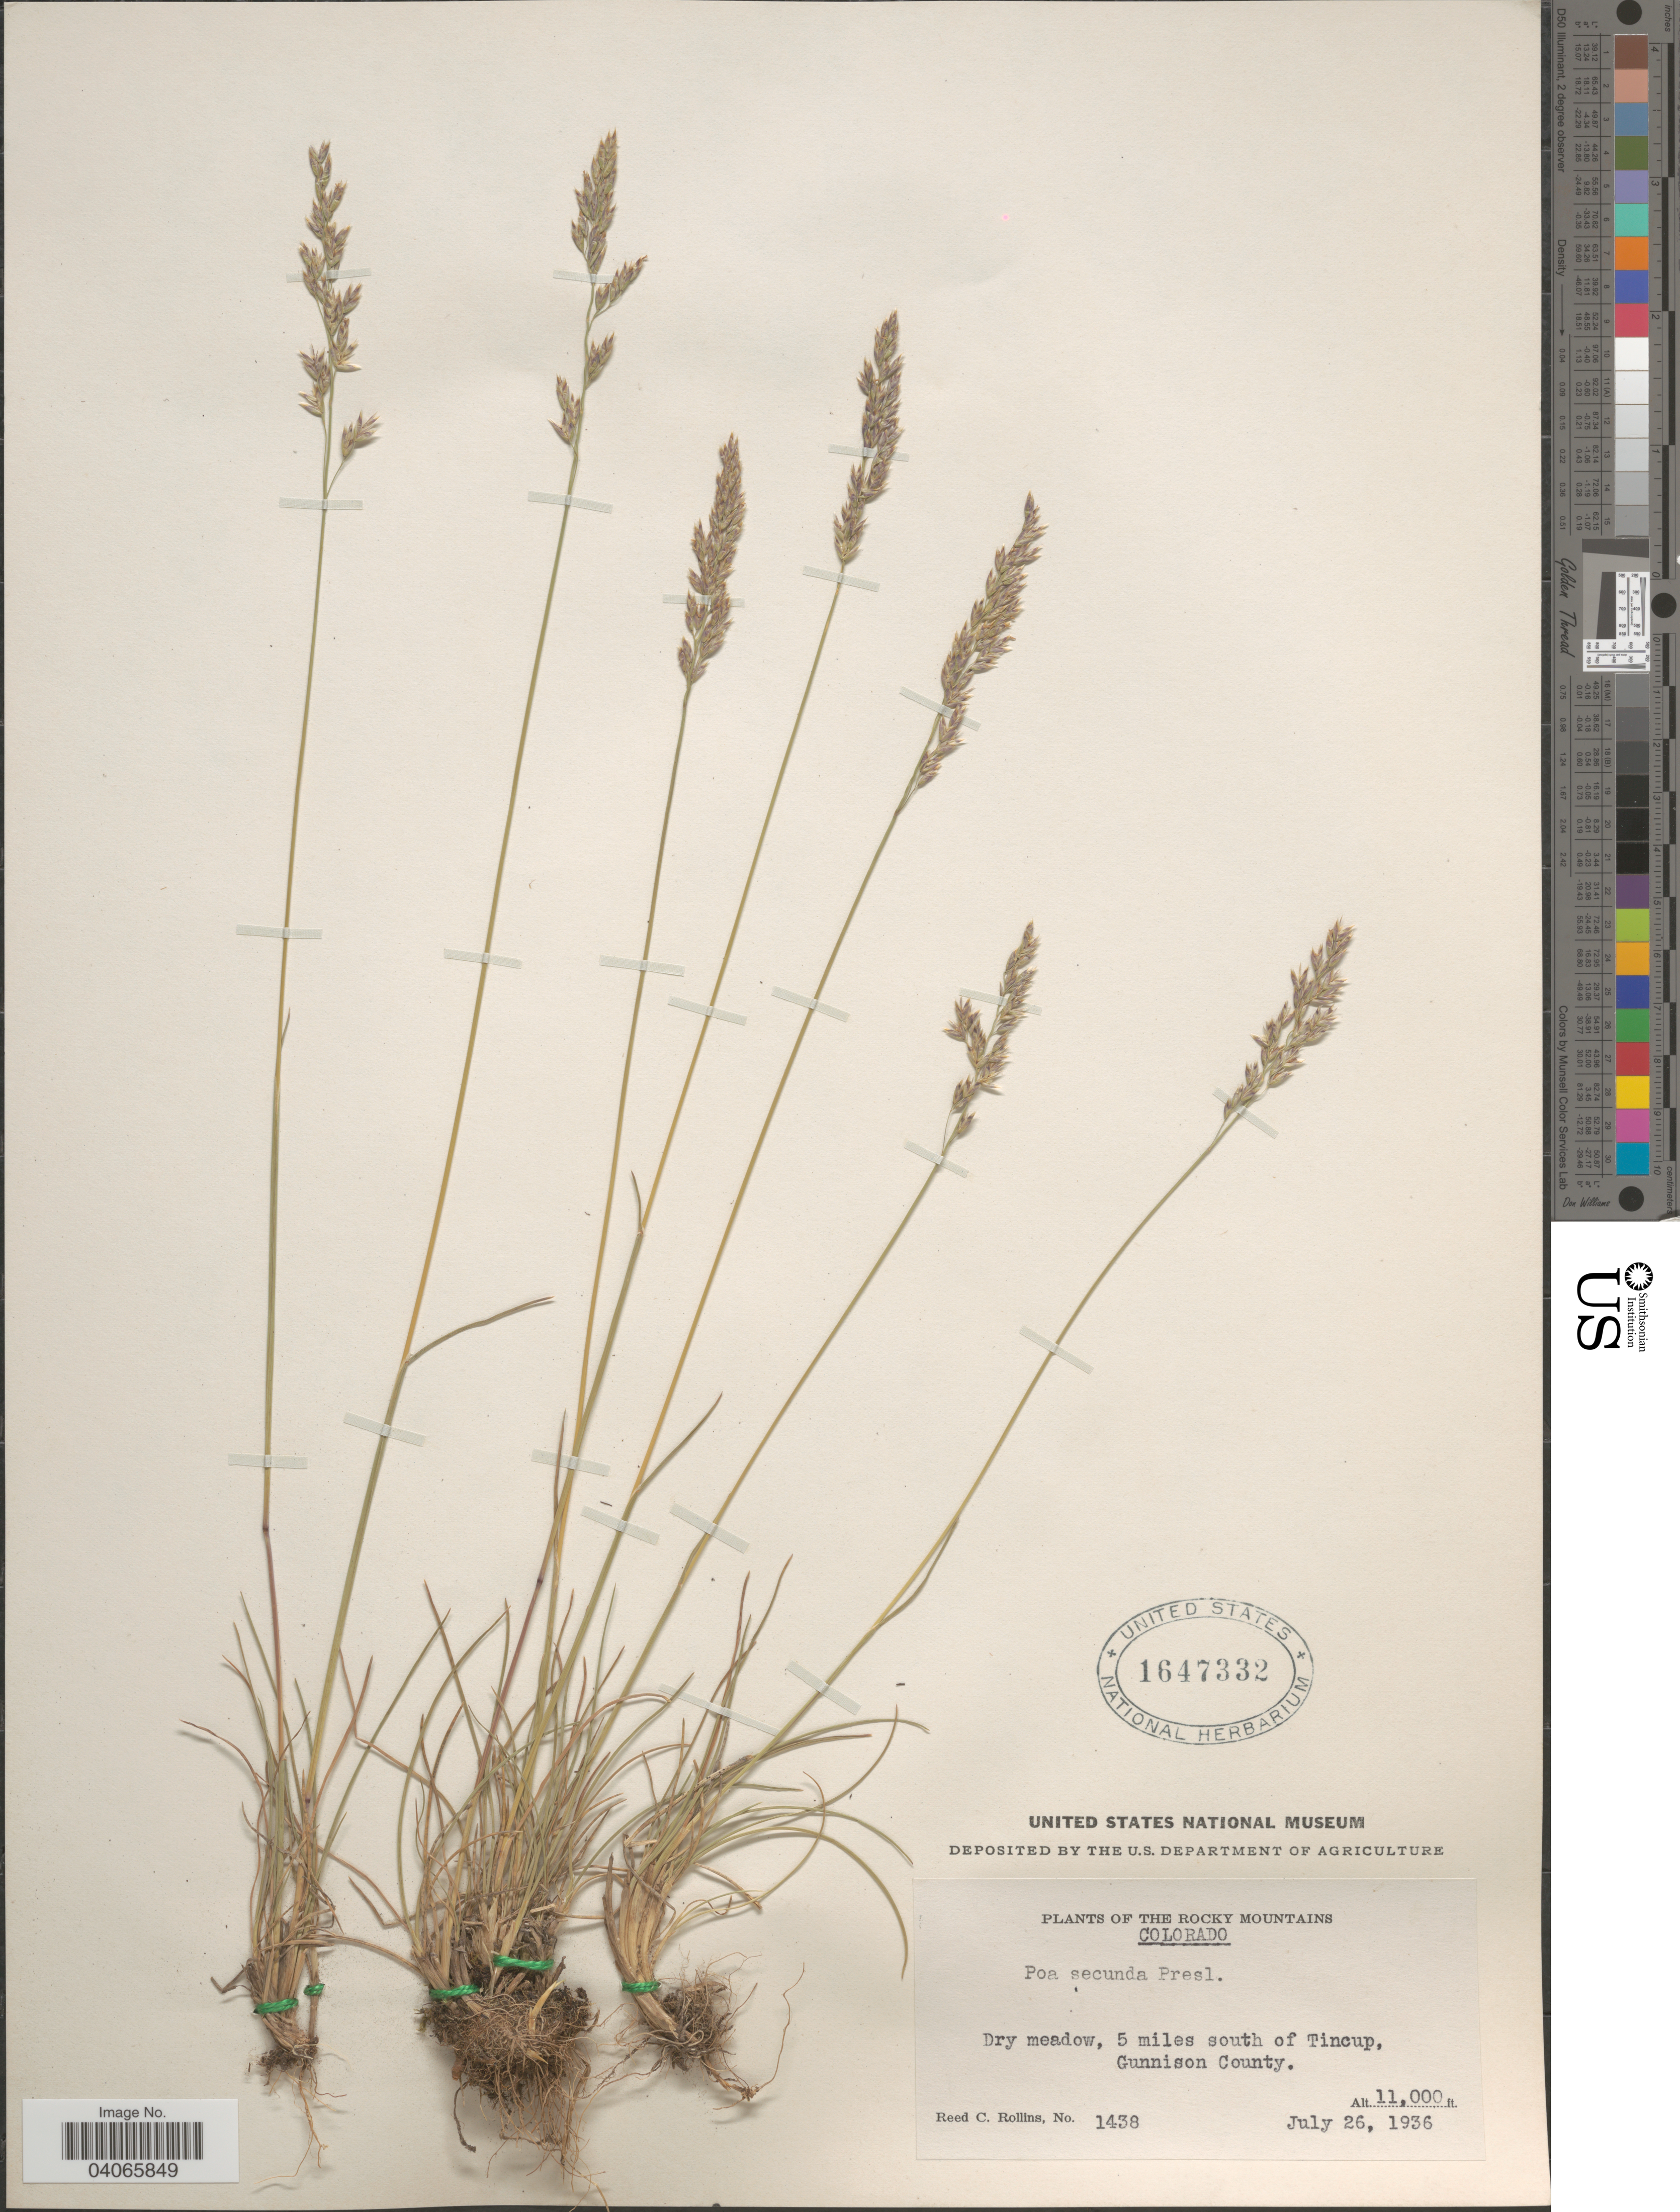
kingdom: Plantae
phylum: Tracheophyta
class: Liliopsida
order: Poales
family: Poaceae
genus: Poa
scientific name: Poa secunda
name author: J. Presl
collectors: R. C. Rollins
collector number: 1438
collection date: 1936-07-26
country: United States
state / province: Colorado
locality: The Rocky Mountains. Dry meadow, 5 miles south of Tincup, Gunnison County.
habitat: dry meadow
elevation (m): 3353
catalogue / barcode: US 1647332